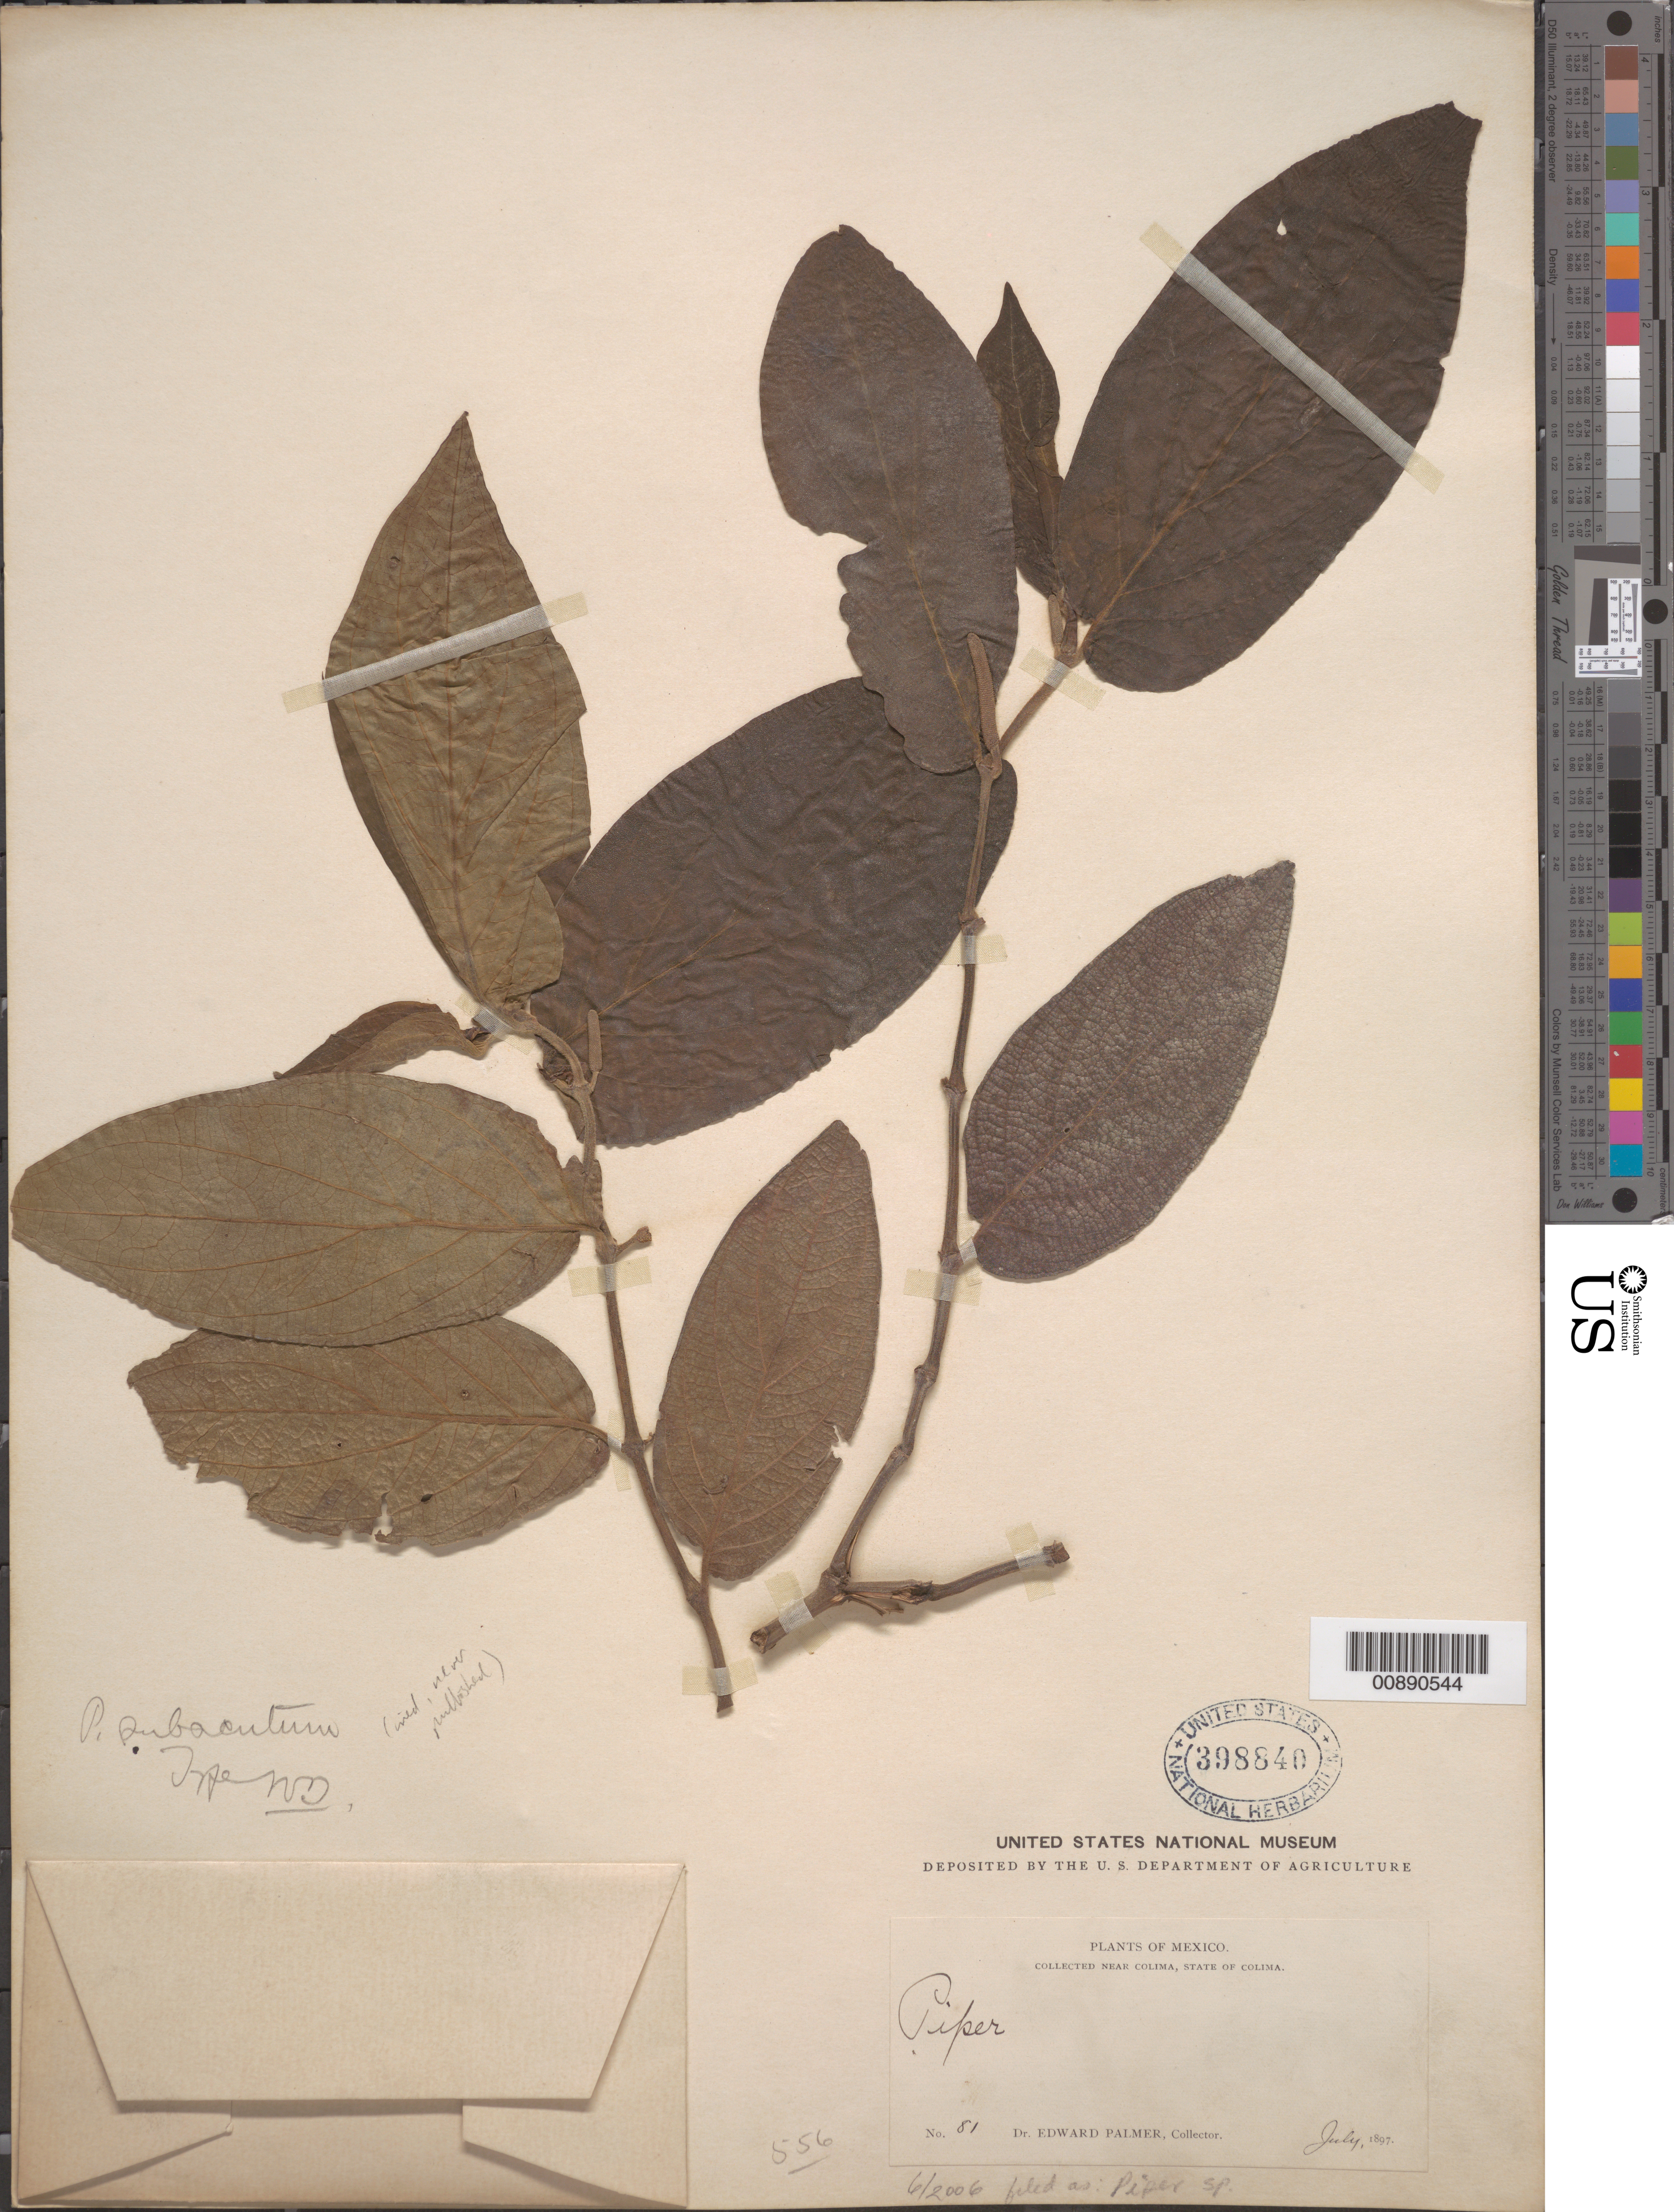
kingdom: Plantae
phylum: Tracheophyta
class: Magnoliopsida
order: Piperales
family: Piperaceae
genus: Piper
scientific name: Piper sp.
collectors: E. Palmer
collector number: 81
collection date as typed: Jul 1897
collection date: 1897-07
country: Mexico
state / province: Colima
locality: Near Colima, Colima.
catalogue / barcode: US 398840